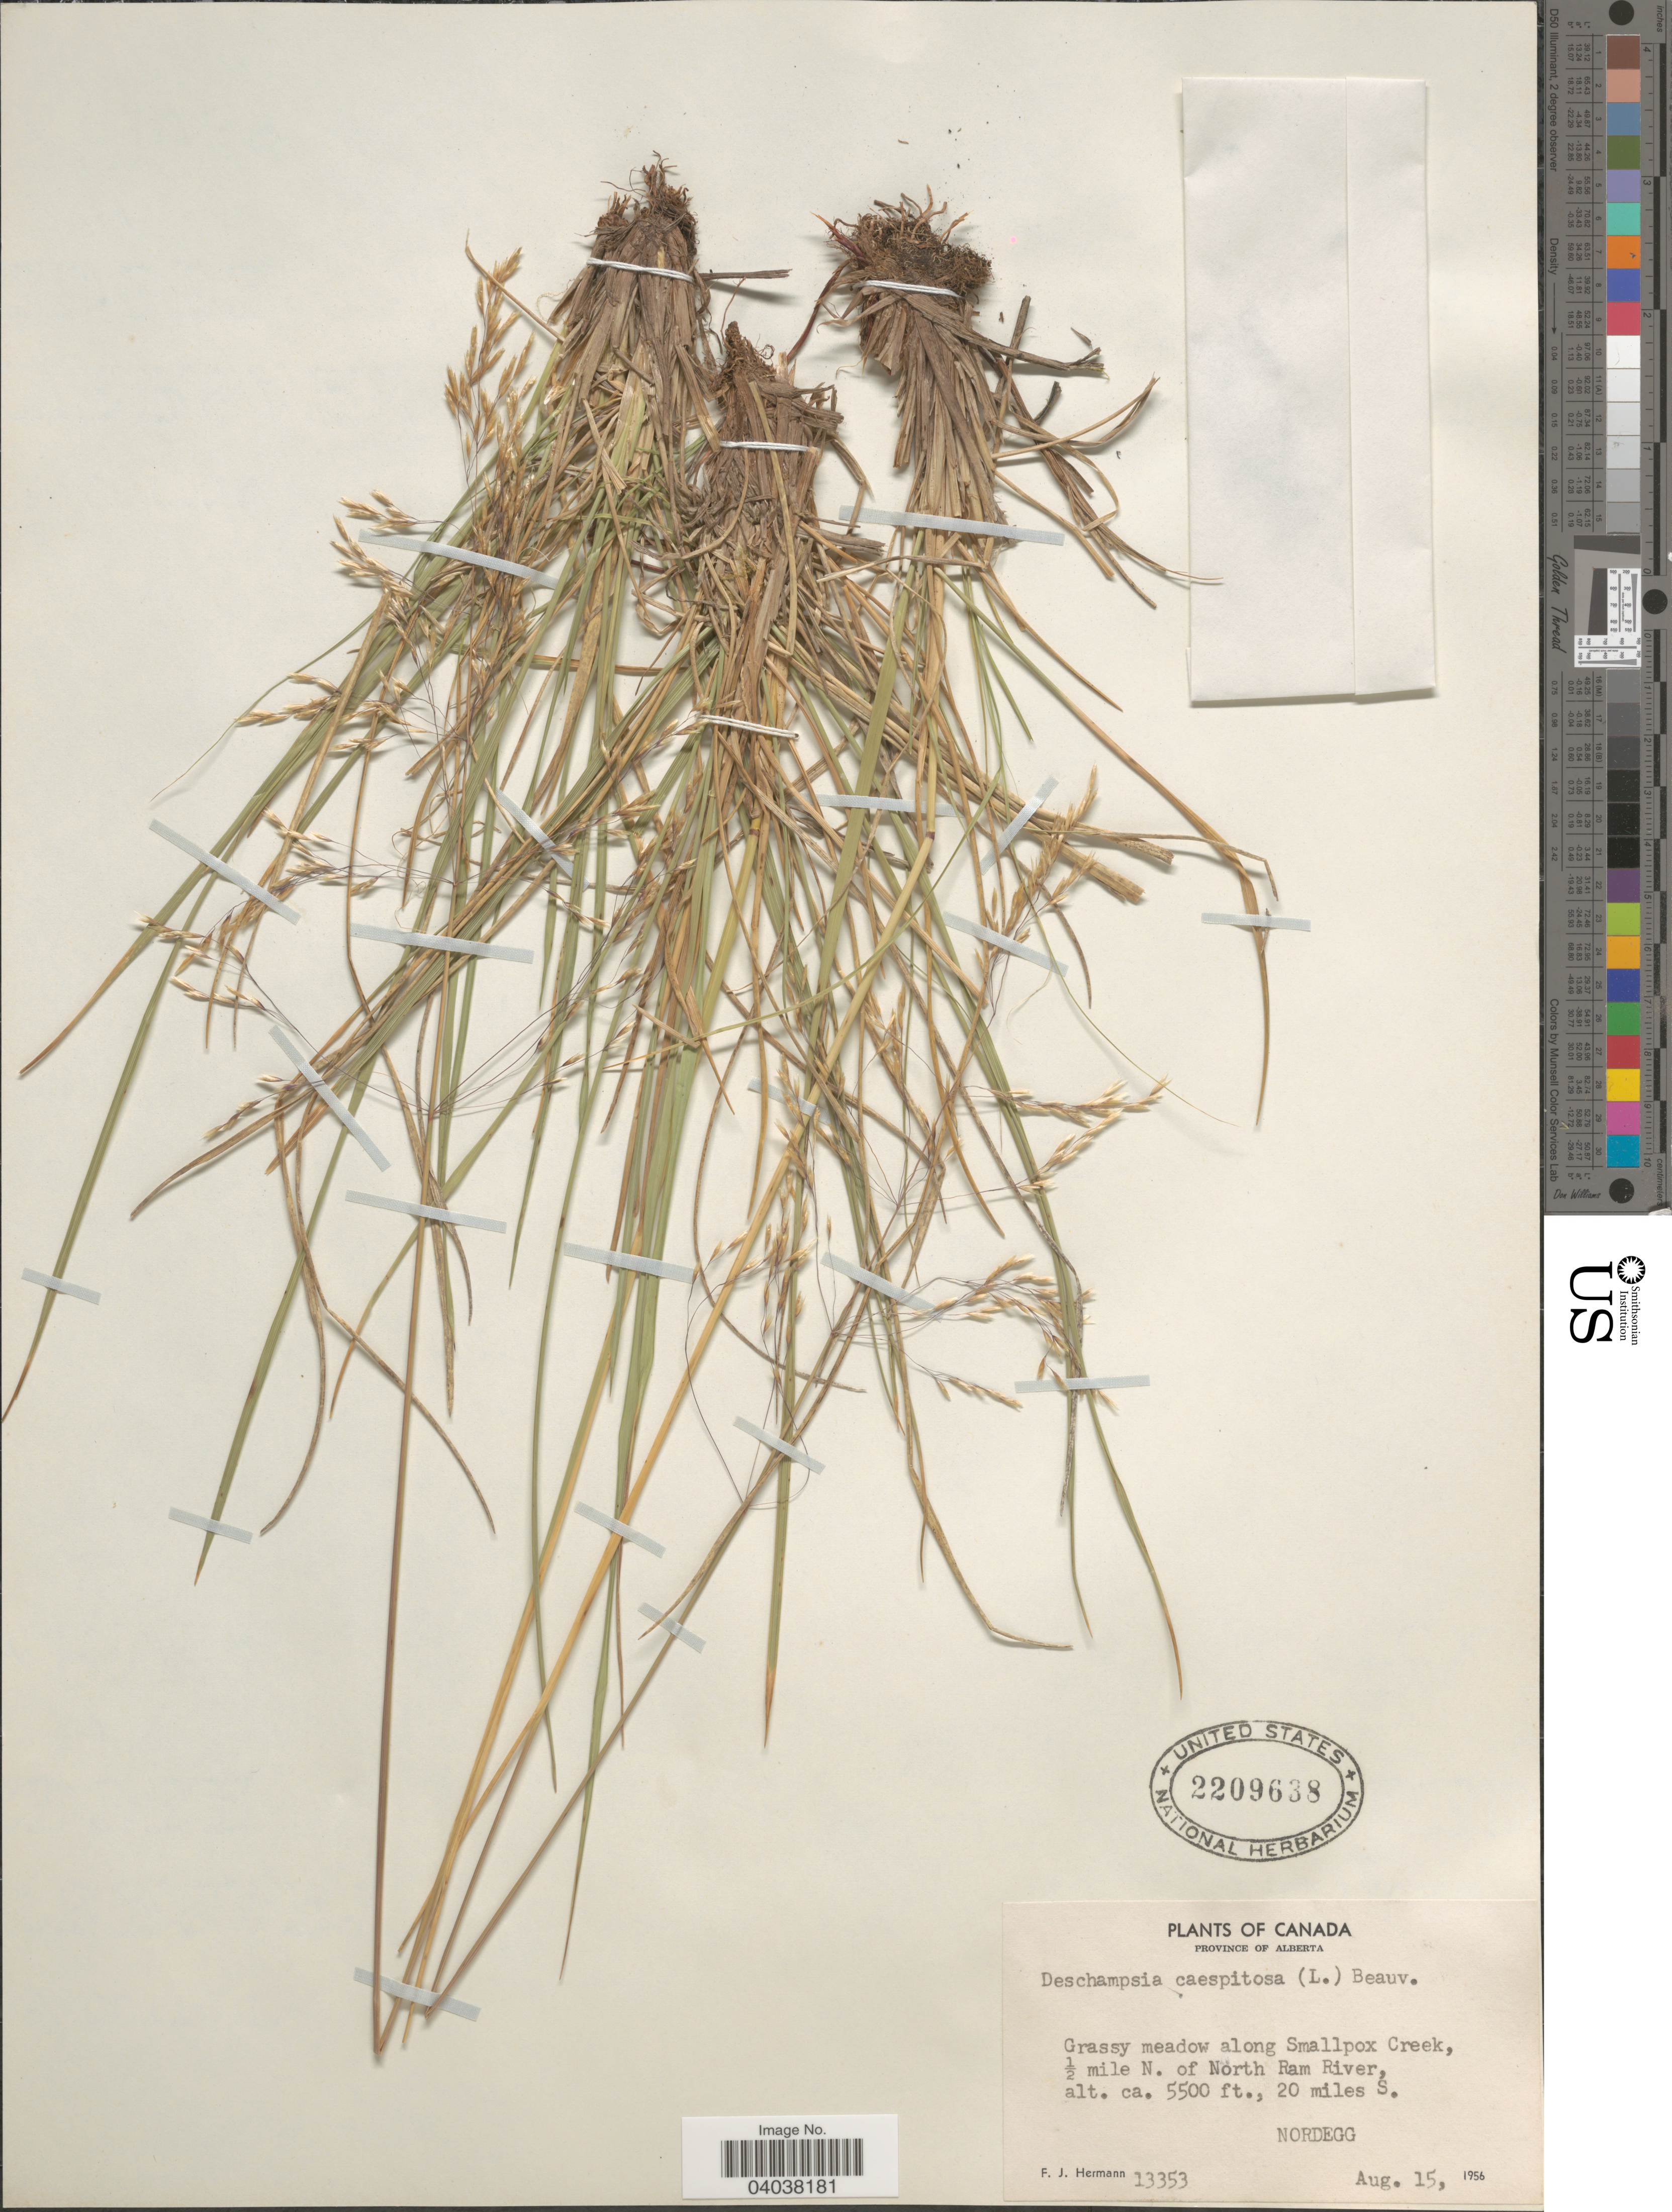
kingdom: Plantae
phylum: Tracheophyta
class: Liliopsida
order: Poales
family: Poaceae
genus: Deschampsia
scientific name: Deschampsia cespitosa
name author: (L.) P. Beauv.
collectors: F. J. Hermann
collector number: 13353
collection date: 1956-08-15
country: Canada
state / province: Alberta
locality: Along Smallpox Creek, ½ mile N. of North Ram River, 20 miles S. Nordegg.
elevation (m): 1676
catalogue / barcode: US 2209638